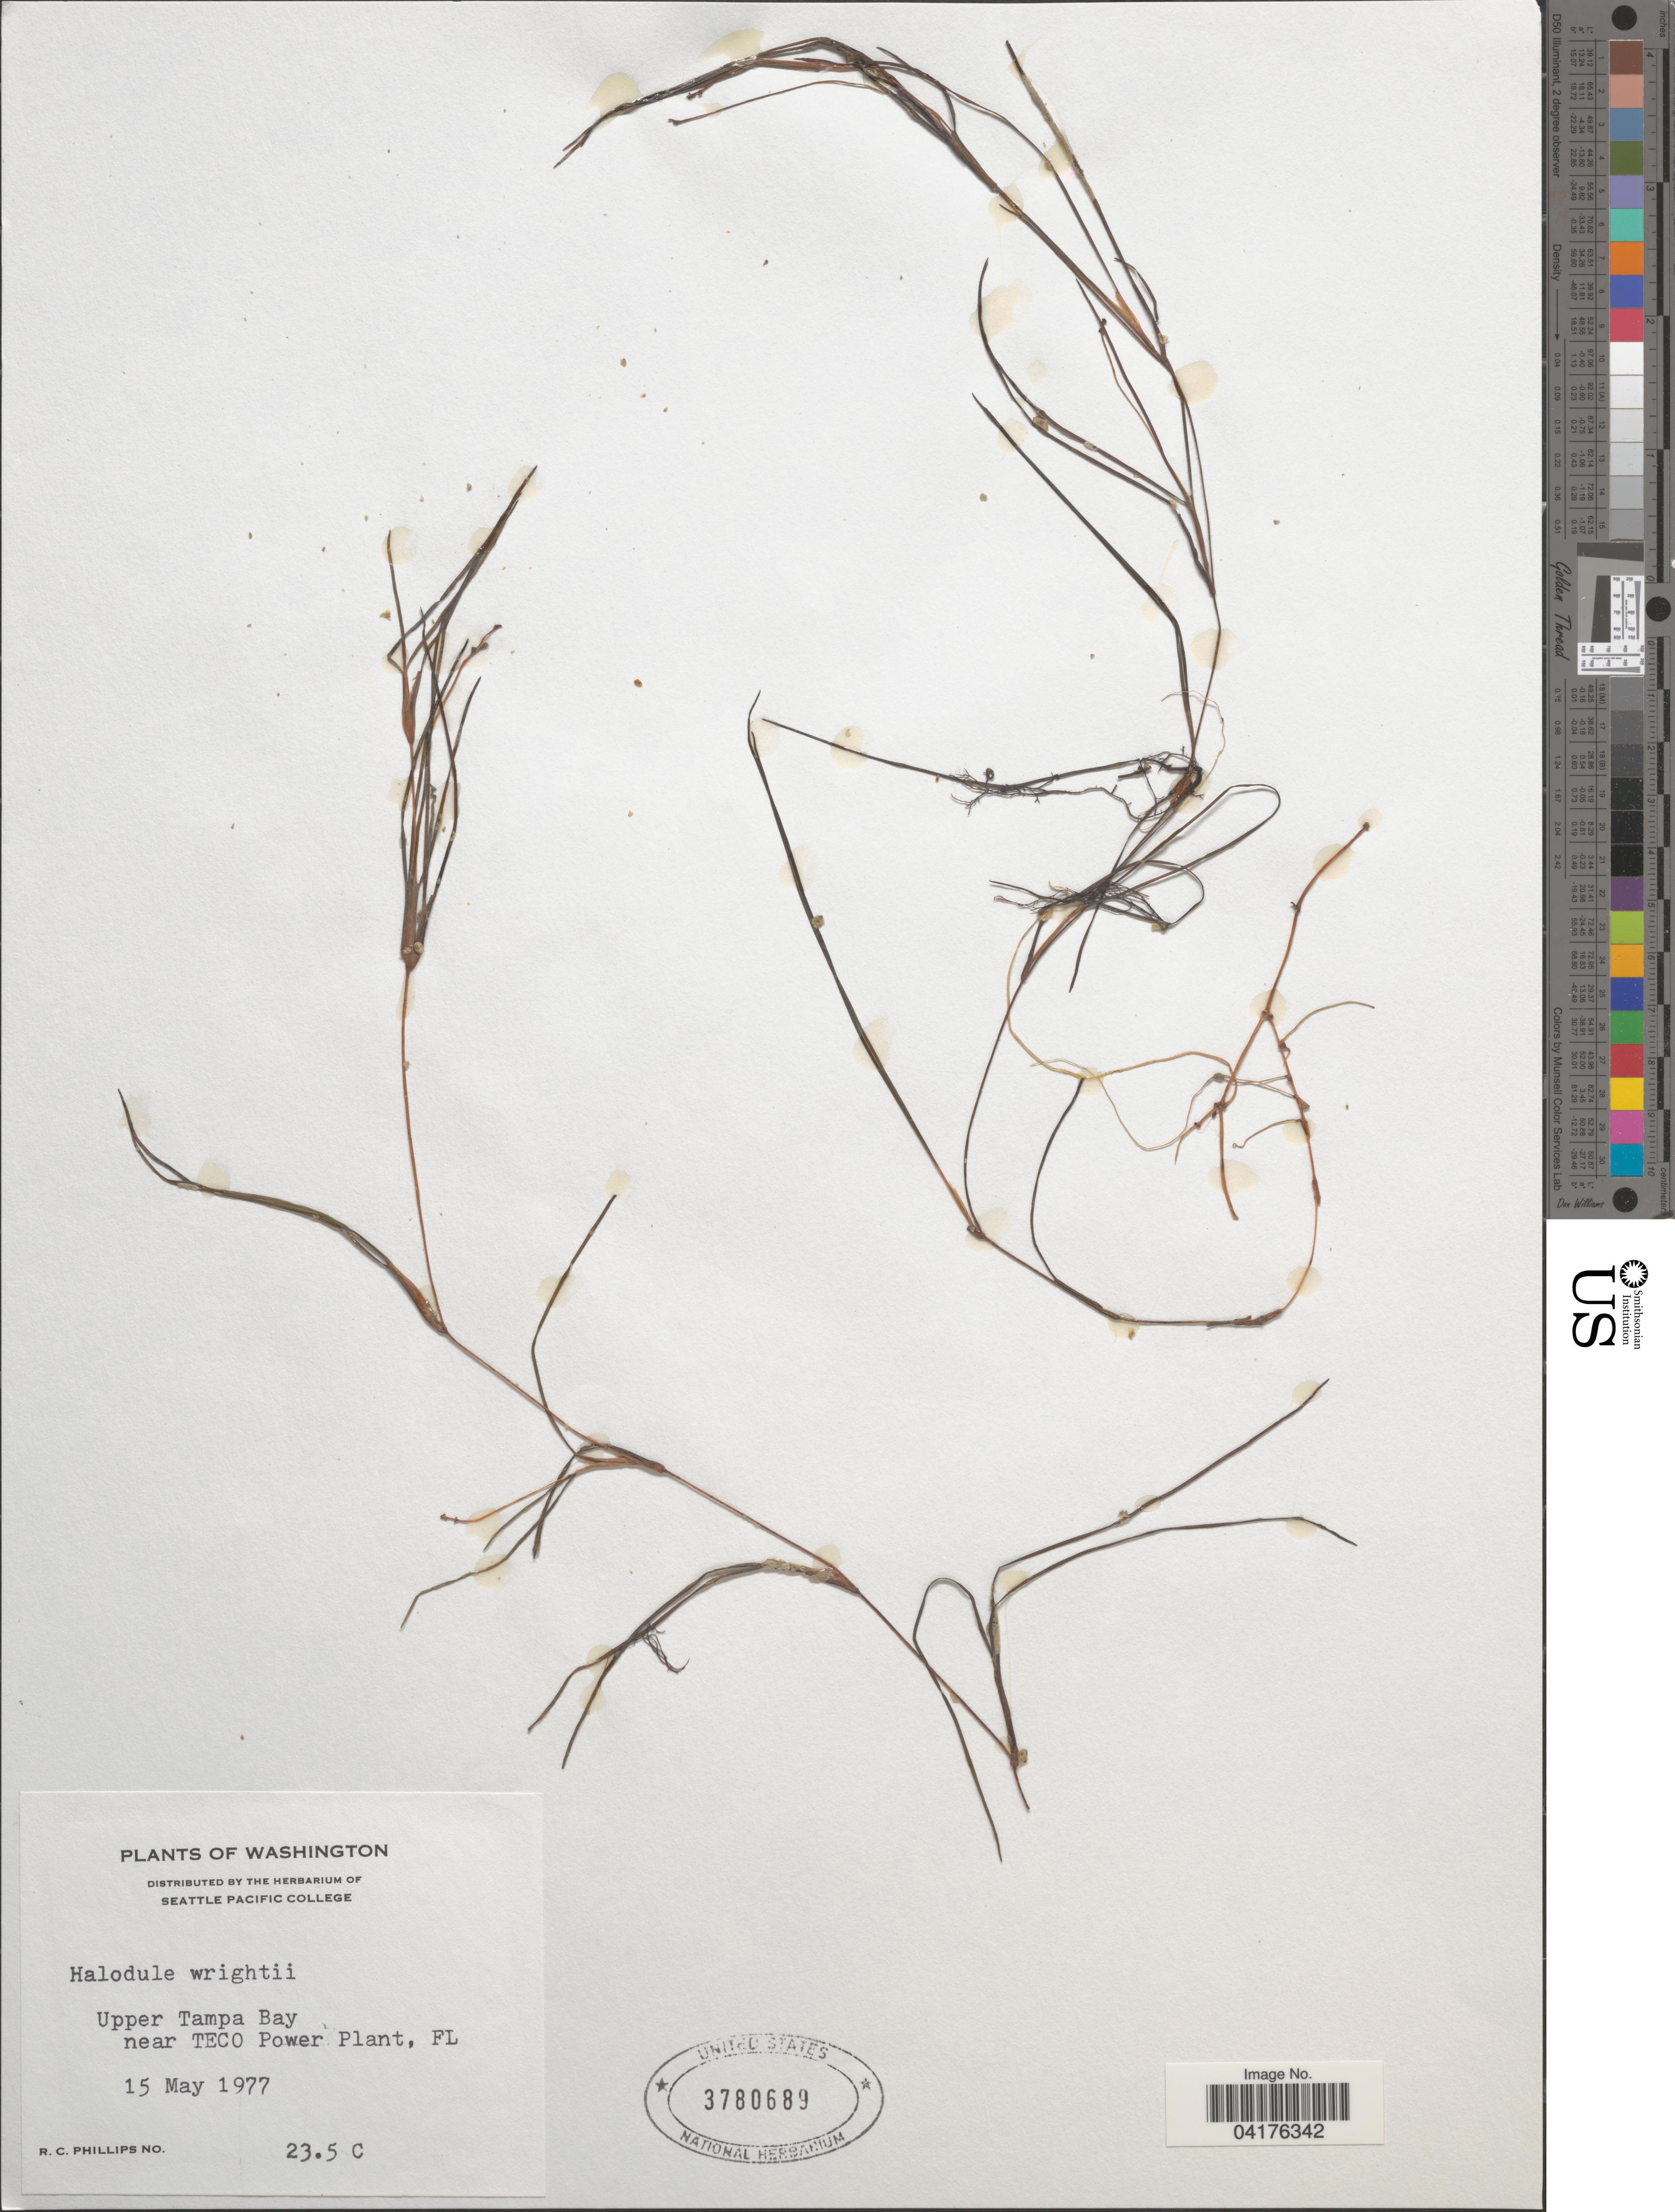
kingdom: Plantae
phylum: Tracheophyta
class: Liliopsida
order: Alismatales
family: Cymodoceaceae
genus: Halodule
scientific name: Halodule wrightii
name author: Asch.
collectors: R. C. Phillips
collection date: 1977-05-15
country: United States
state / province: Florida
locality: Upper Tampa Bay near TECO Power Plant, FL.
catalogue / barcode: US 3780689